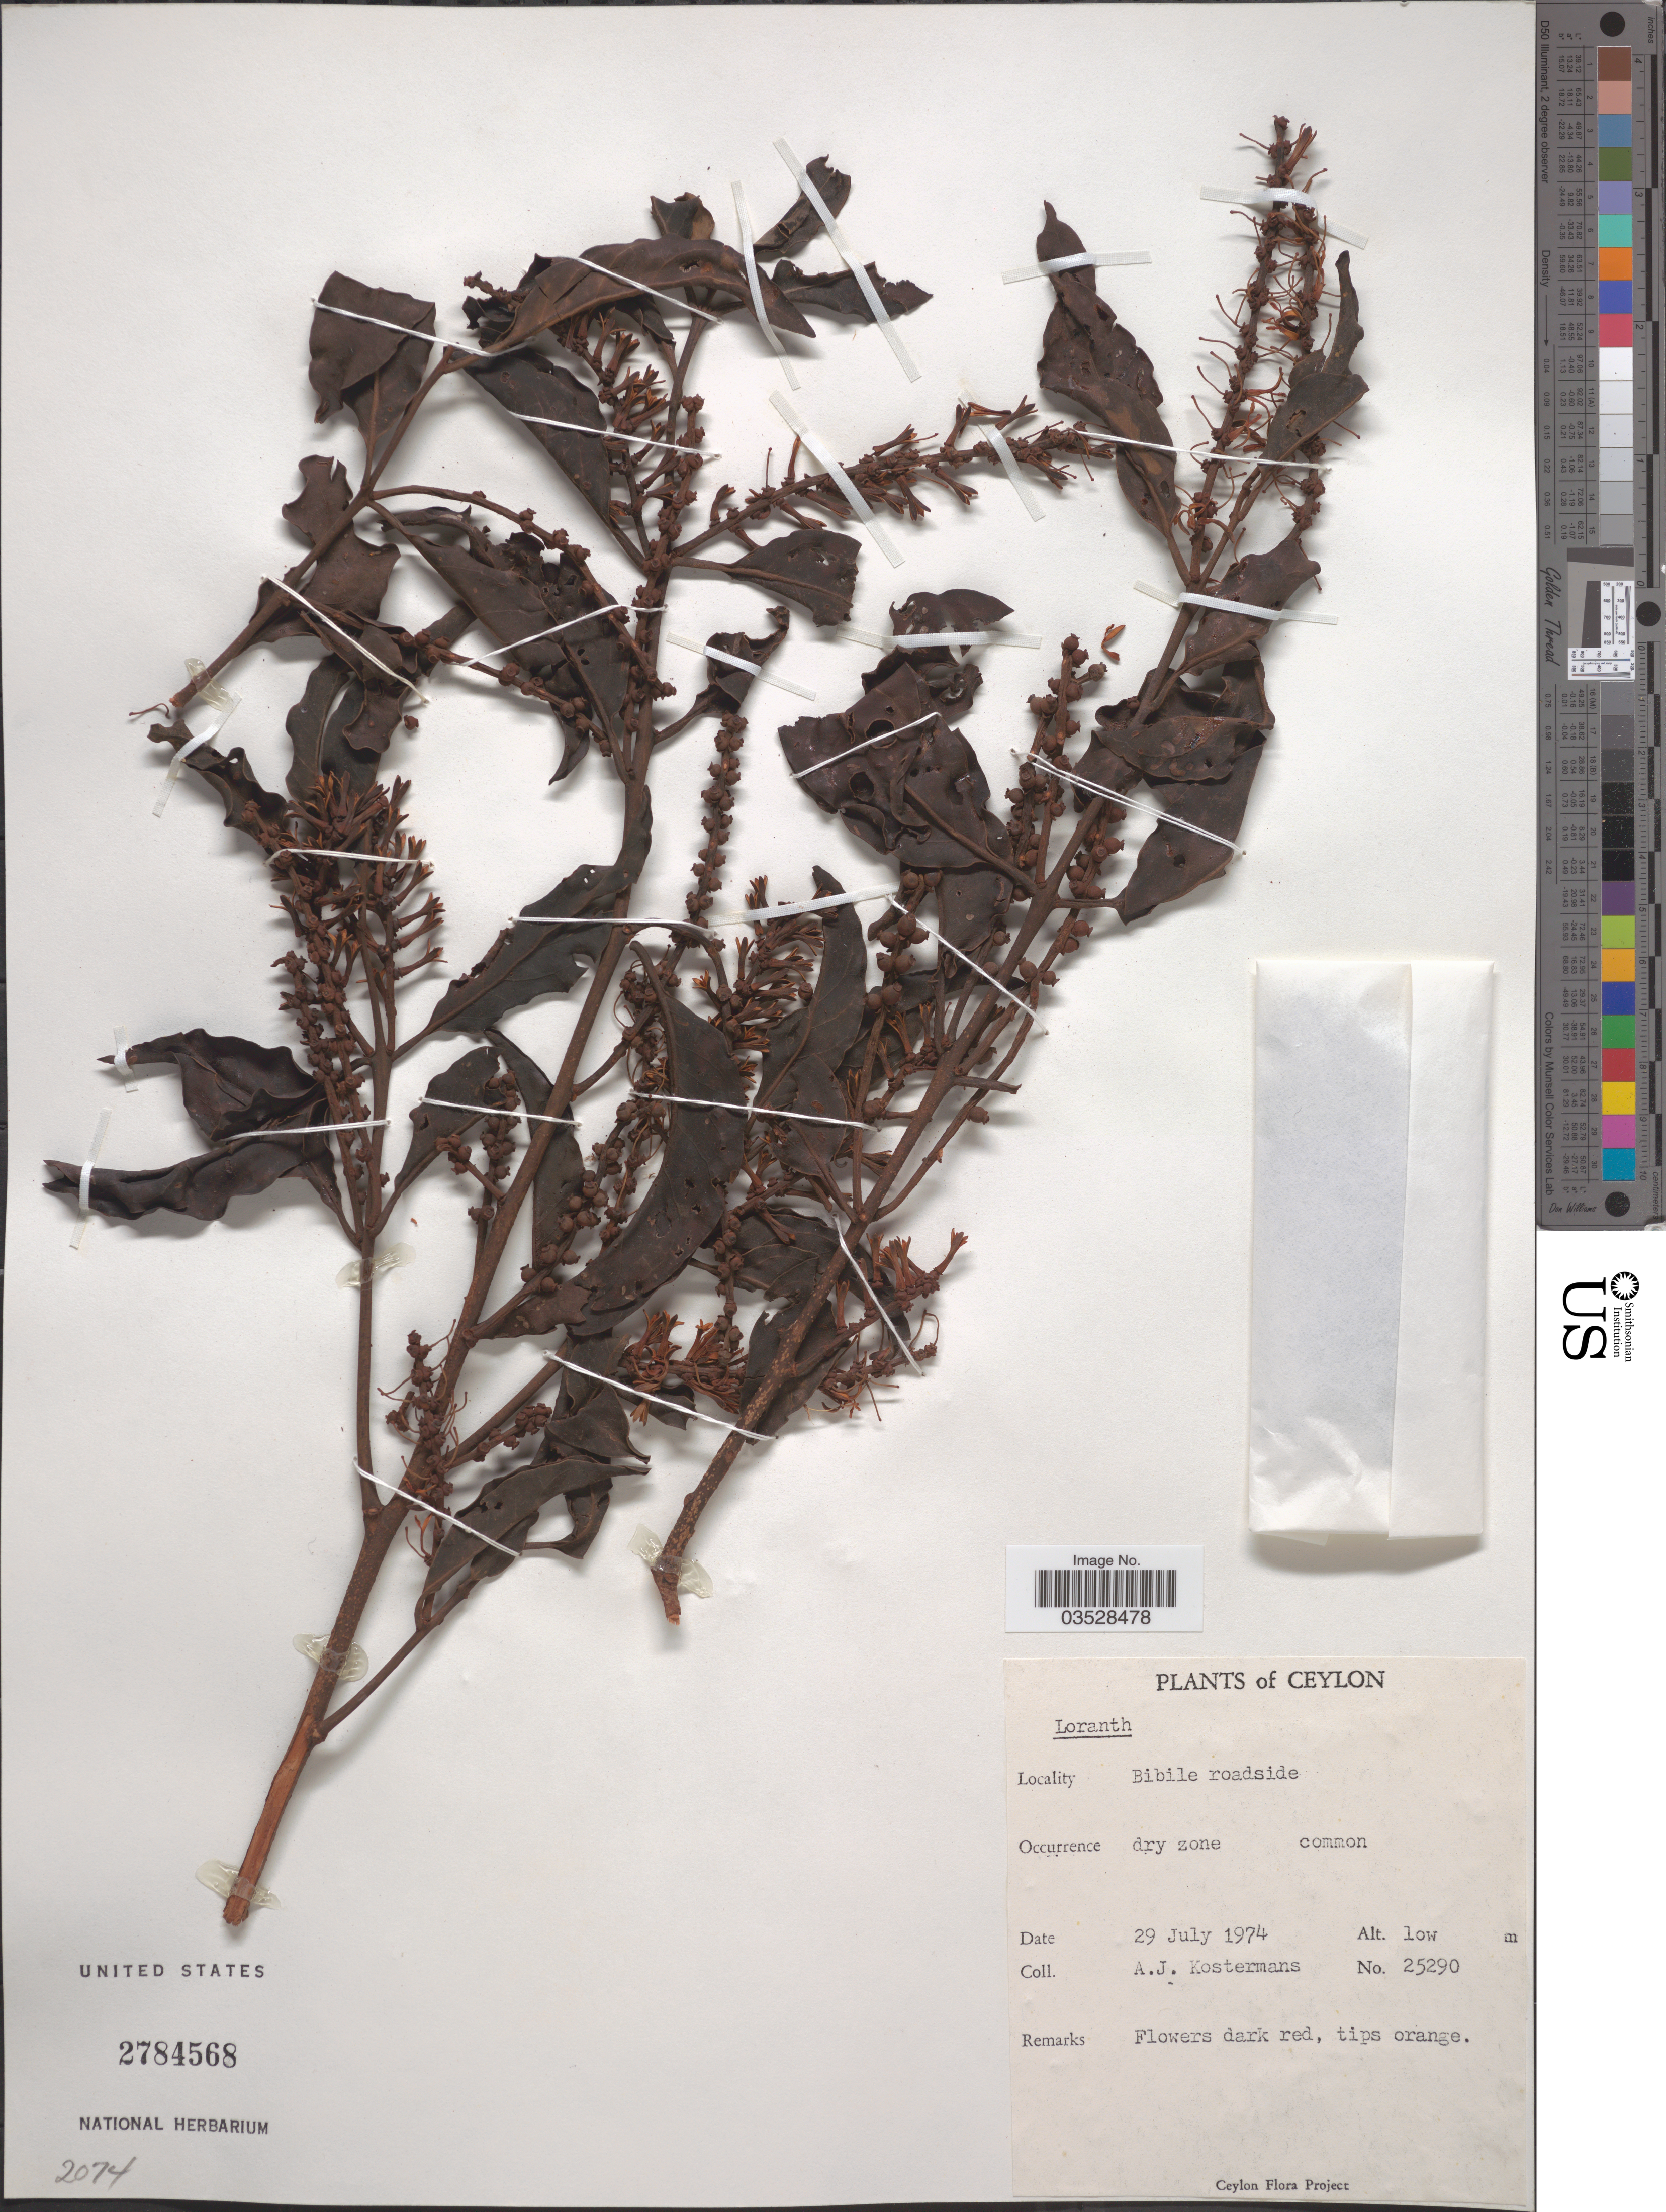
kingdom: Plantae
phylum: Tracheophyta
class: Magnoliopsida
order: Santalales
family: Loranthaceae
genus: Loranthus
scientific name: Loranthus sp.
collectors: A. J. G. Kostermans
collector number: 25290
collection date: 1974-07-29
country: Sri Lanka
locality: Ceylon. Bibile roadside.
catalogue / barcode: US 2784568